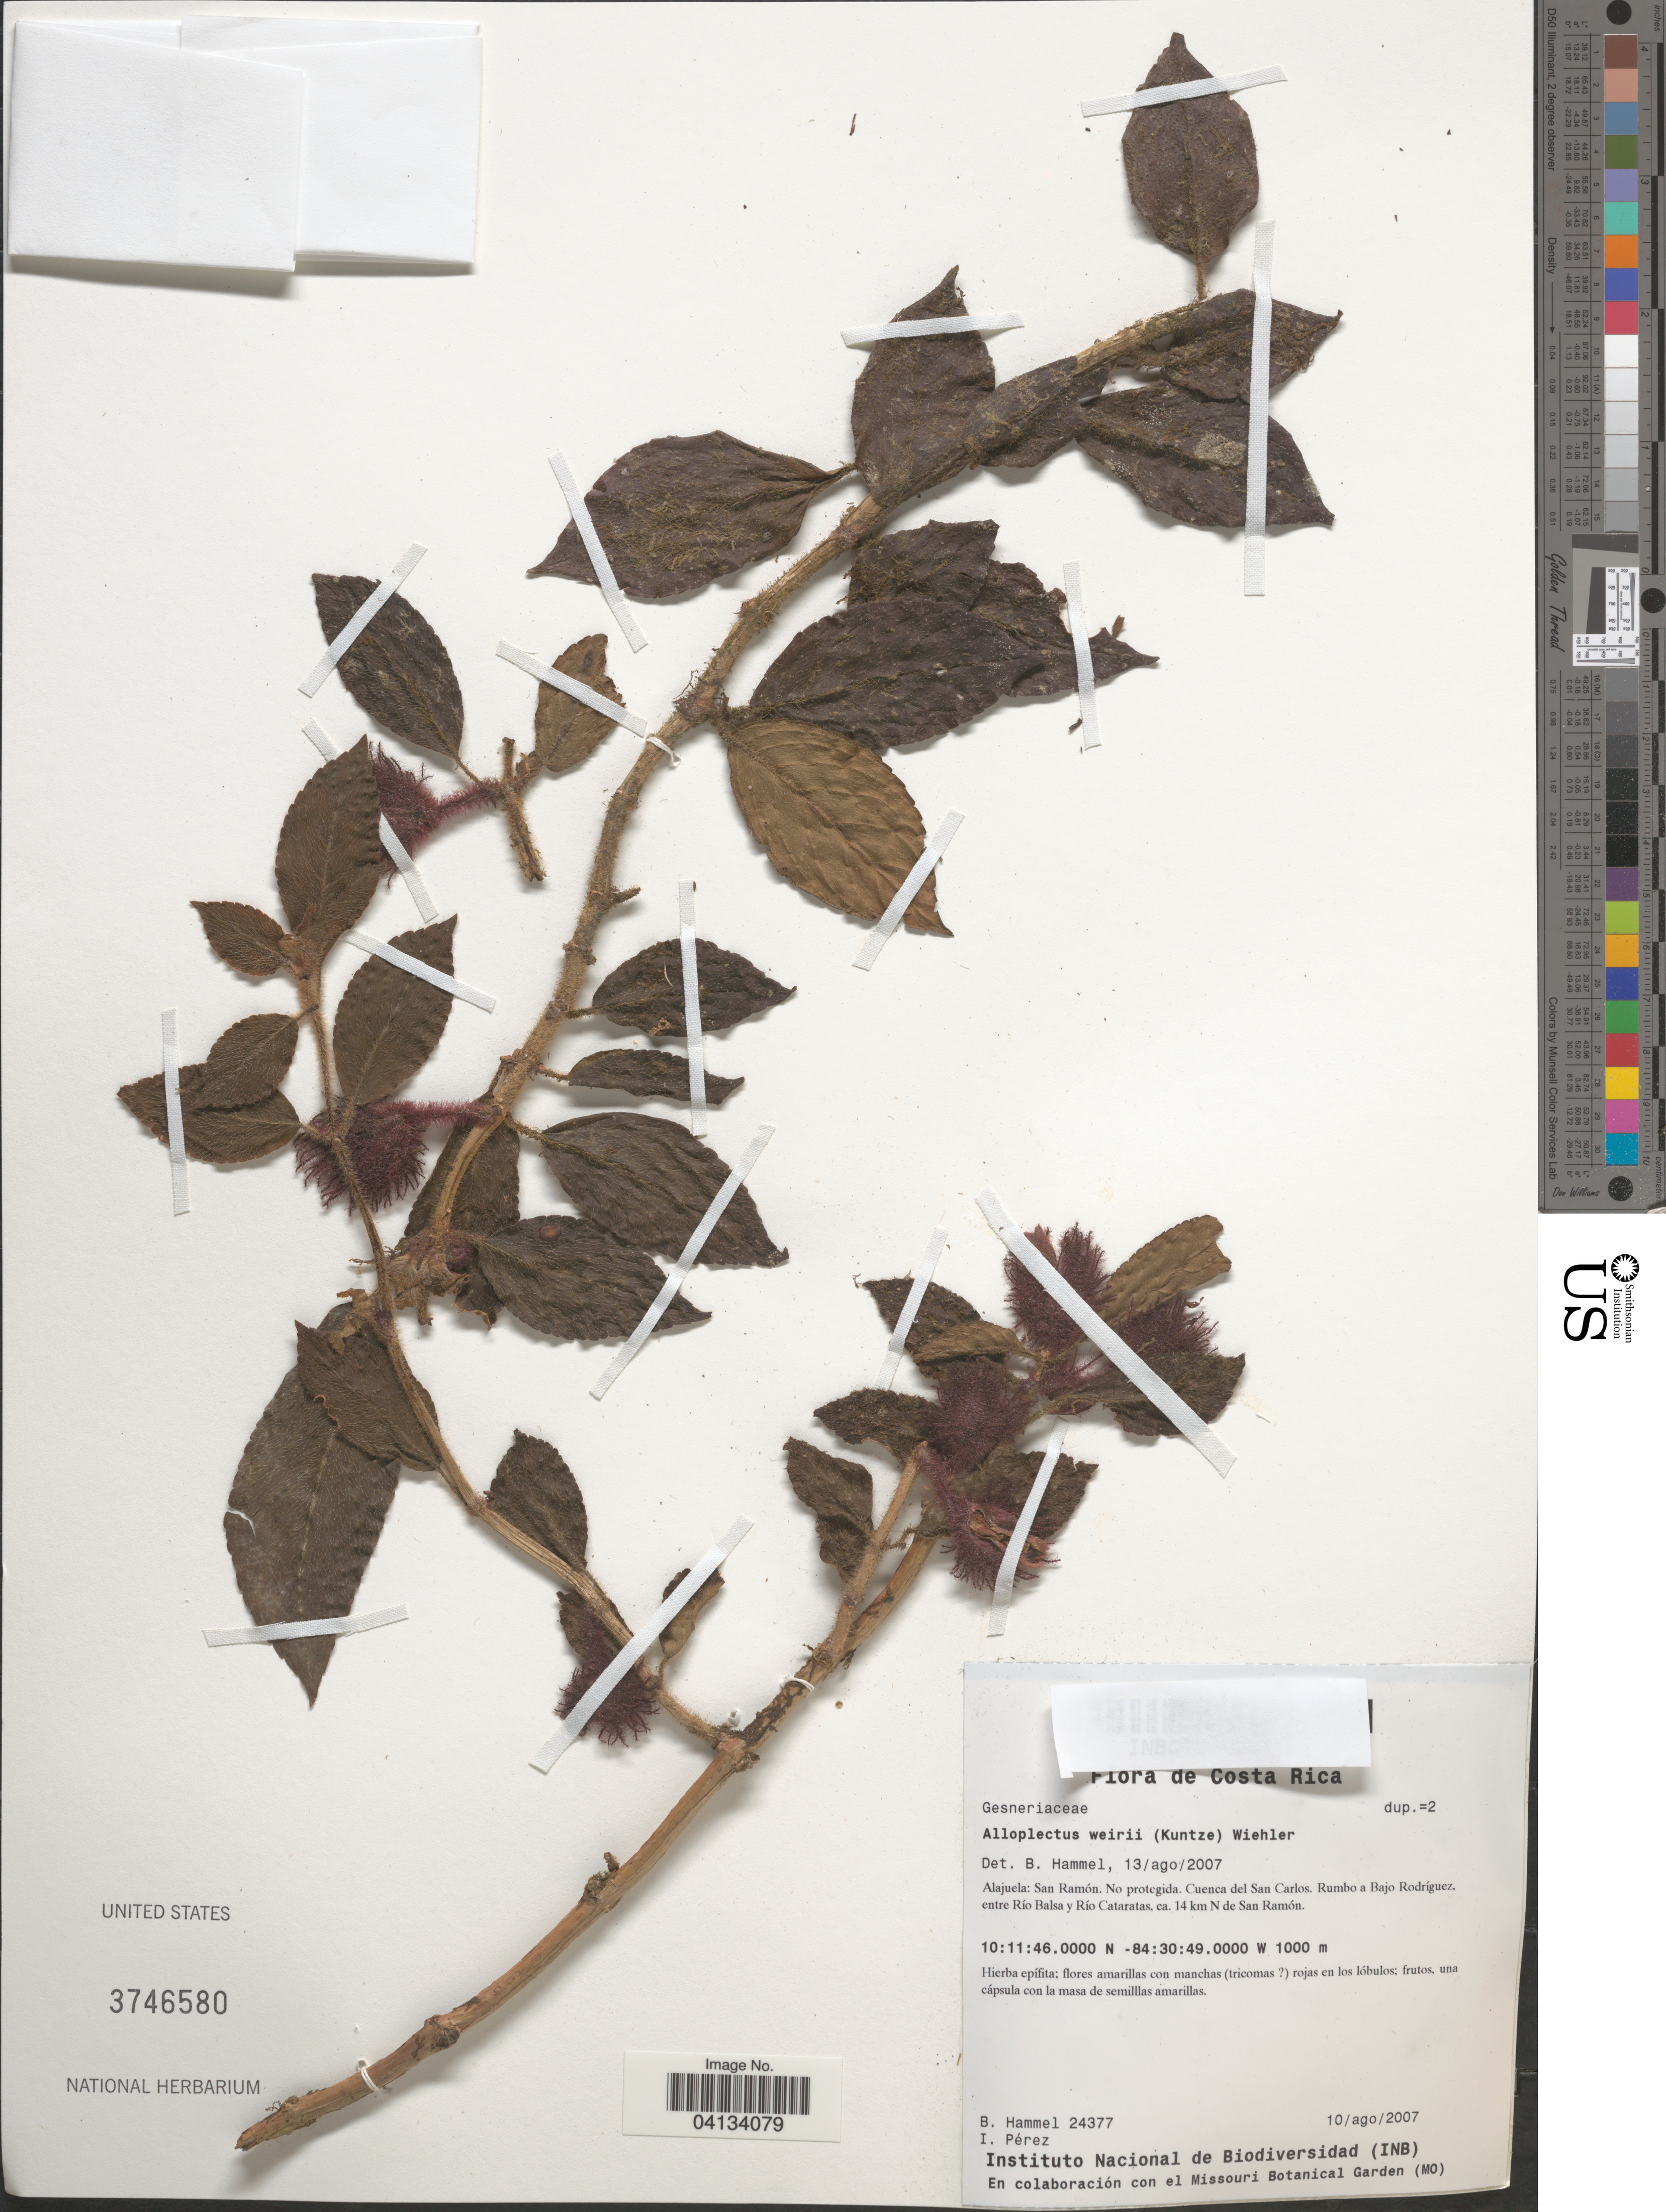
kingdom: Plantae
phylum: Tracheophyta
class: Magnoliopsida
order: Lamiales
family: Gesneriaceae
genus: Alloplectus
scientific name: Alloplectus weirii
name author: (Kuntze) Wiehler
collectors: B. Hammel & I. Pérez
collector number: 24377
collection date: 2007-08-10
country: Costa Rica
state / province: Alajuela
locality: San Ramón. Cuenca del San Carlos. Rumbo a Bajo Rodríguez, entre Río Balsas y Río Cataratas, ca. 14 km N. de San Ramón.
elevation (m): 1000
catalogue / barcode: US 3746580